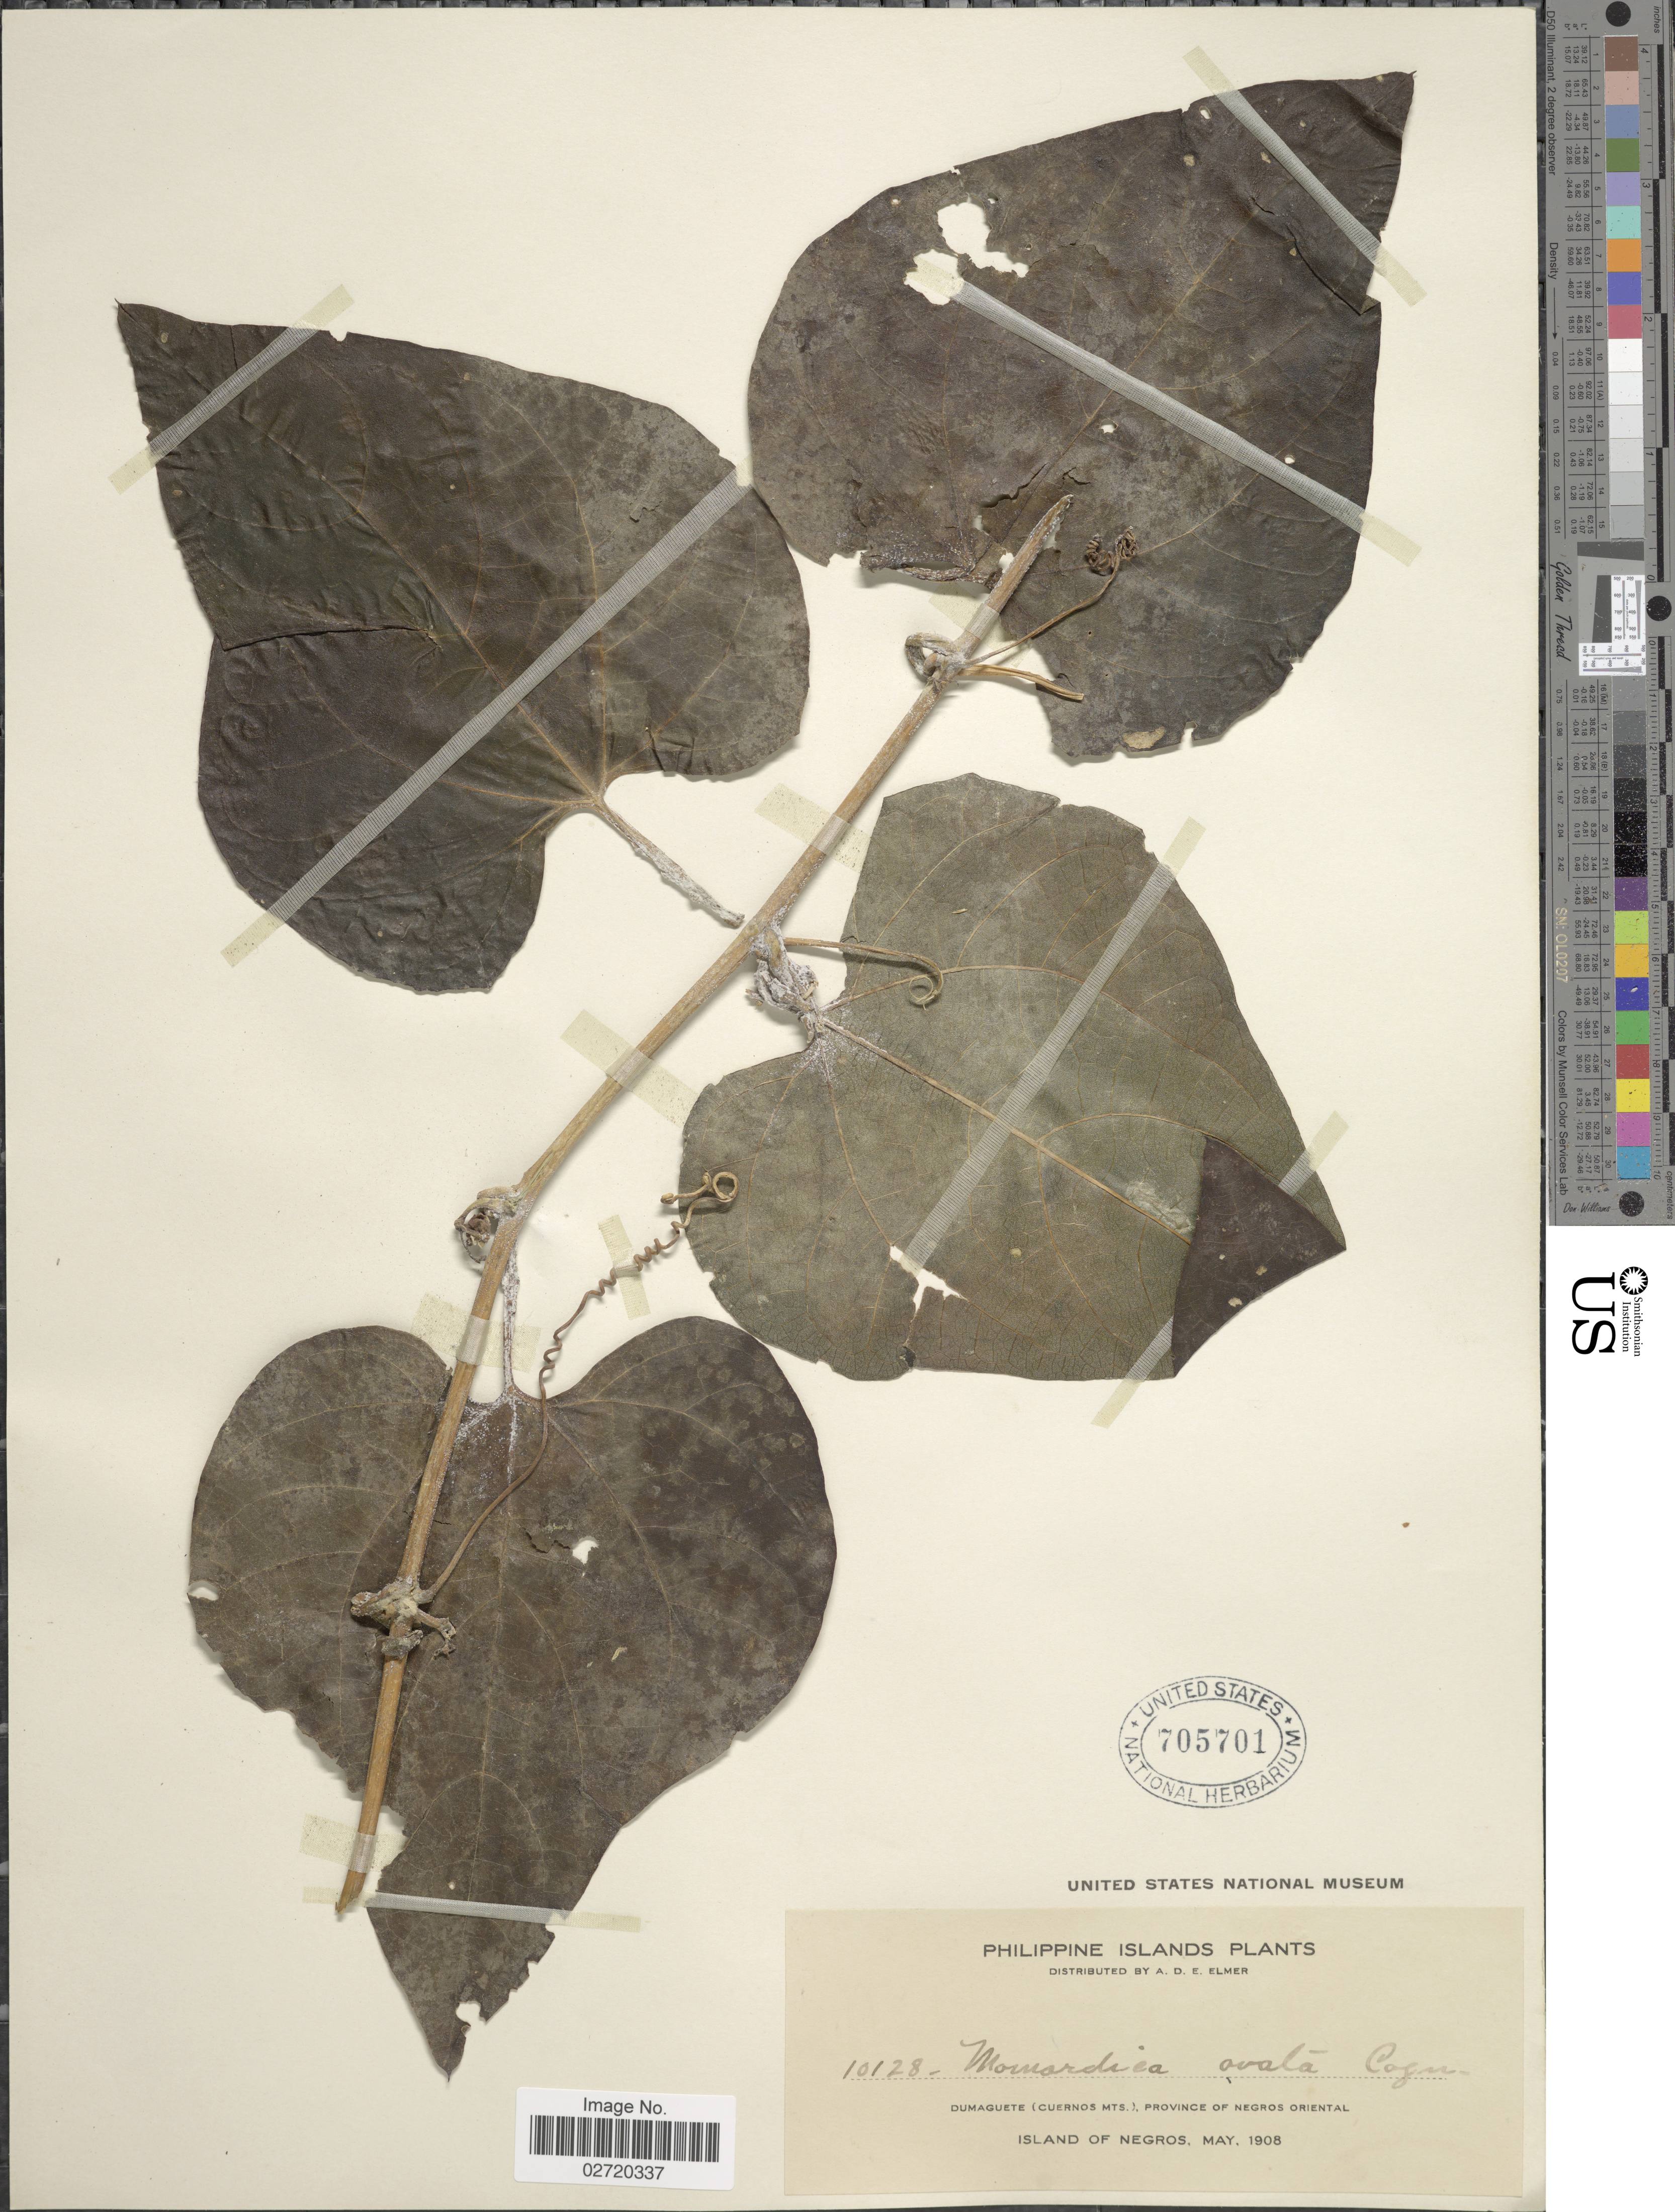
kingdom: Plantae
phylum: Tracheophyta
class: Magnoliopsida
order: Cucurbitales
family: Cucurbitaceae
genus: Momordica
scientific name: Momordica ovata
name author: Cogn.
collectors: A. D. E. Elmer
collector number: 10128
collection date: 1908-05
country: Philippines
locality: Dumaguete (Cuernos Mts.,) Province of Negros Oriental, Island of Negros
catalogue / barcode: US 705701